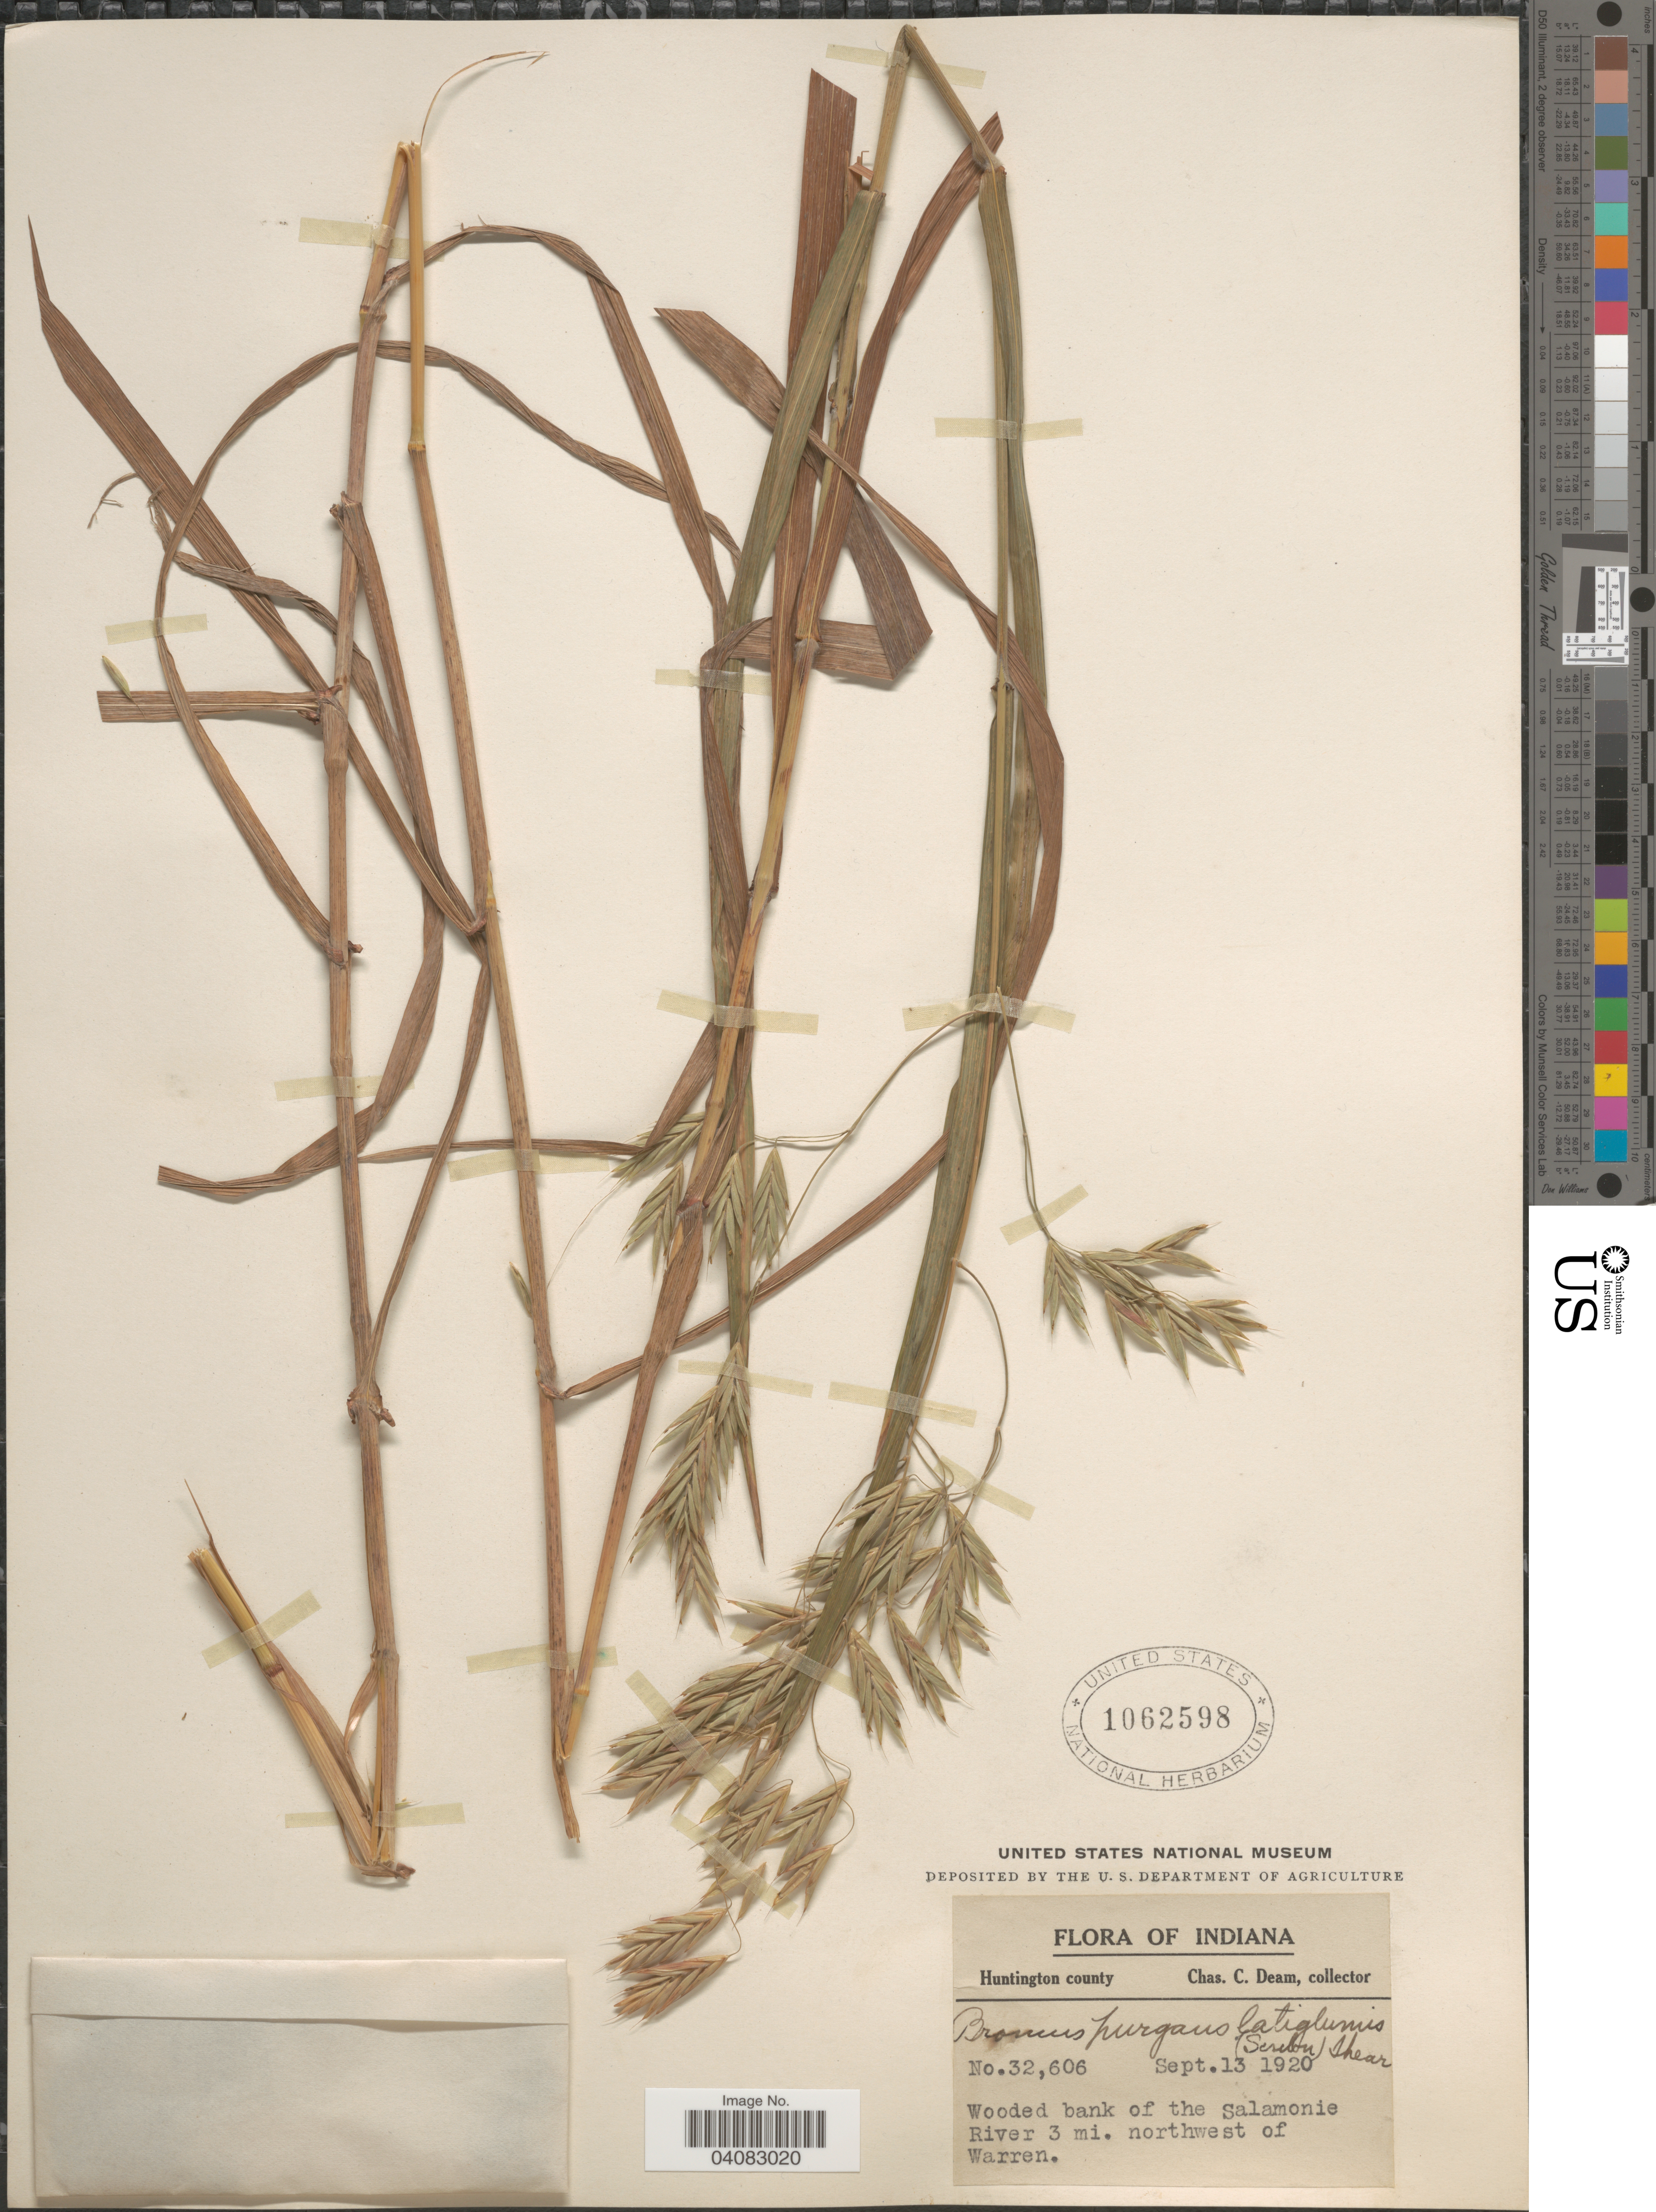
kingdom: Plantae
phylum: Tracheophyta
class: Liliopsida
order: Poales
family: Poaceae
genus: Bromus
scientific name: Bromus latiglumis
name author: (Scribn. ex Shear) Hitchc.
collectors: C. C. Deam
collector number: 32606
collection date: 1920-09-13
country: United States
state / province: Indiana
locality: Huntington county. Wooded bank of the Salamonie River 3 mi. northwest of Warren.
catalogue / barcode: US 1062598